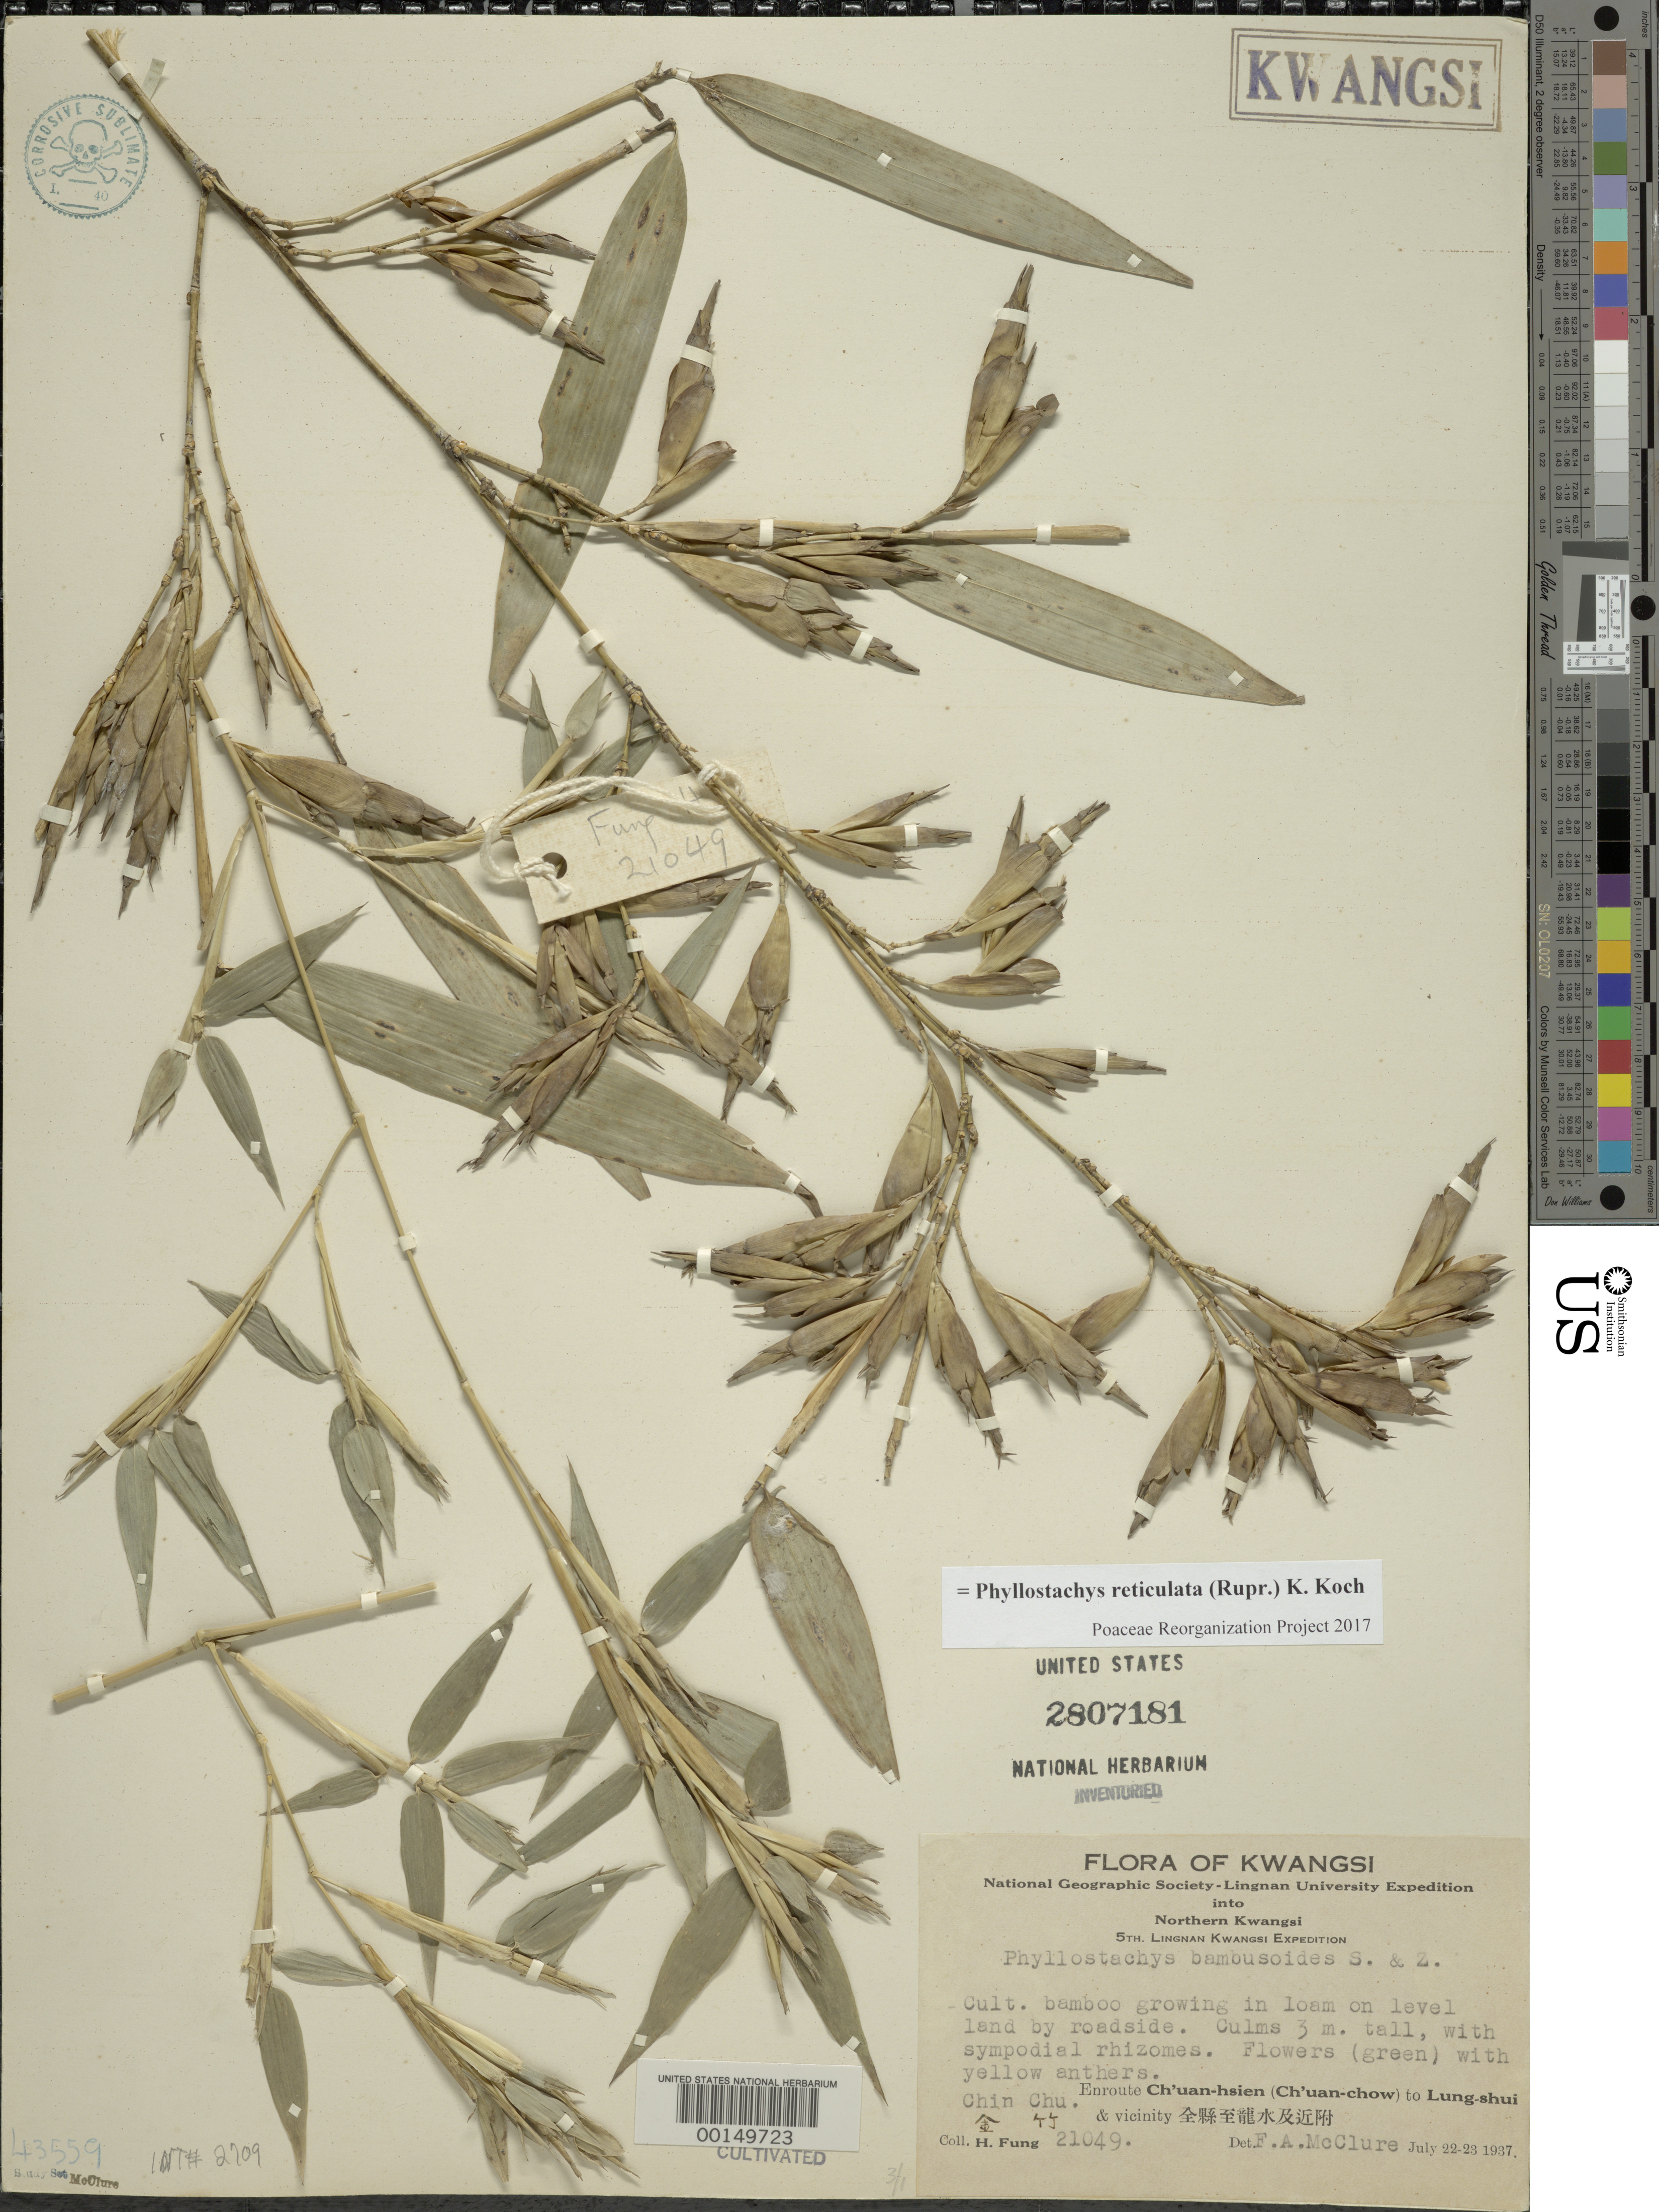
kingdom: Plantae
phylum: Tracheophyta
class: Liliopsida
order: Poales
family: Poaceae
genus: Phyllostachys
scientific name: Phyllostachys reticulata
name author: (Rupr.) K. Koch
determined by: Poaceae Reorganization Project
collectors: H. L. Fung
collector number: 21049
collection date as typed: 22 Jul 1937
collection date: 1937-07-22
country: China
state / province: Guangxi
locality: Ch'uan-hsien/lung-shui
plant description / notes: Lingnan Univ. # 43559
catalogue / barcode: US 2807181